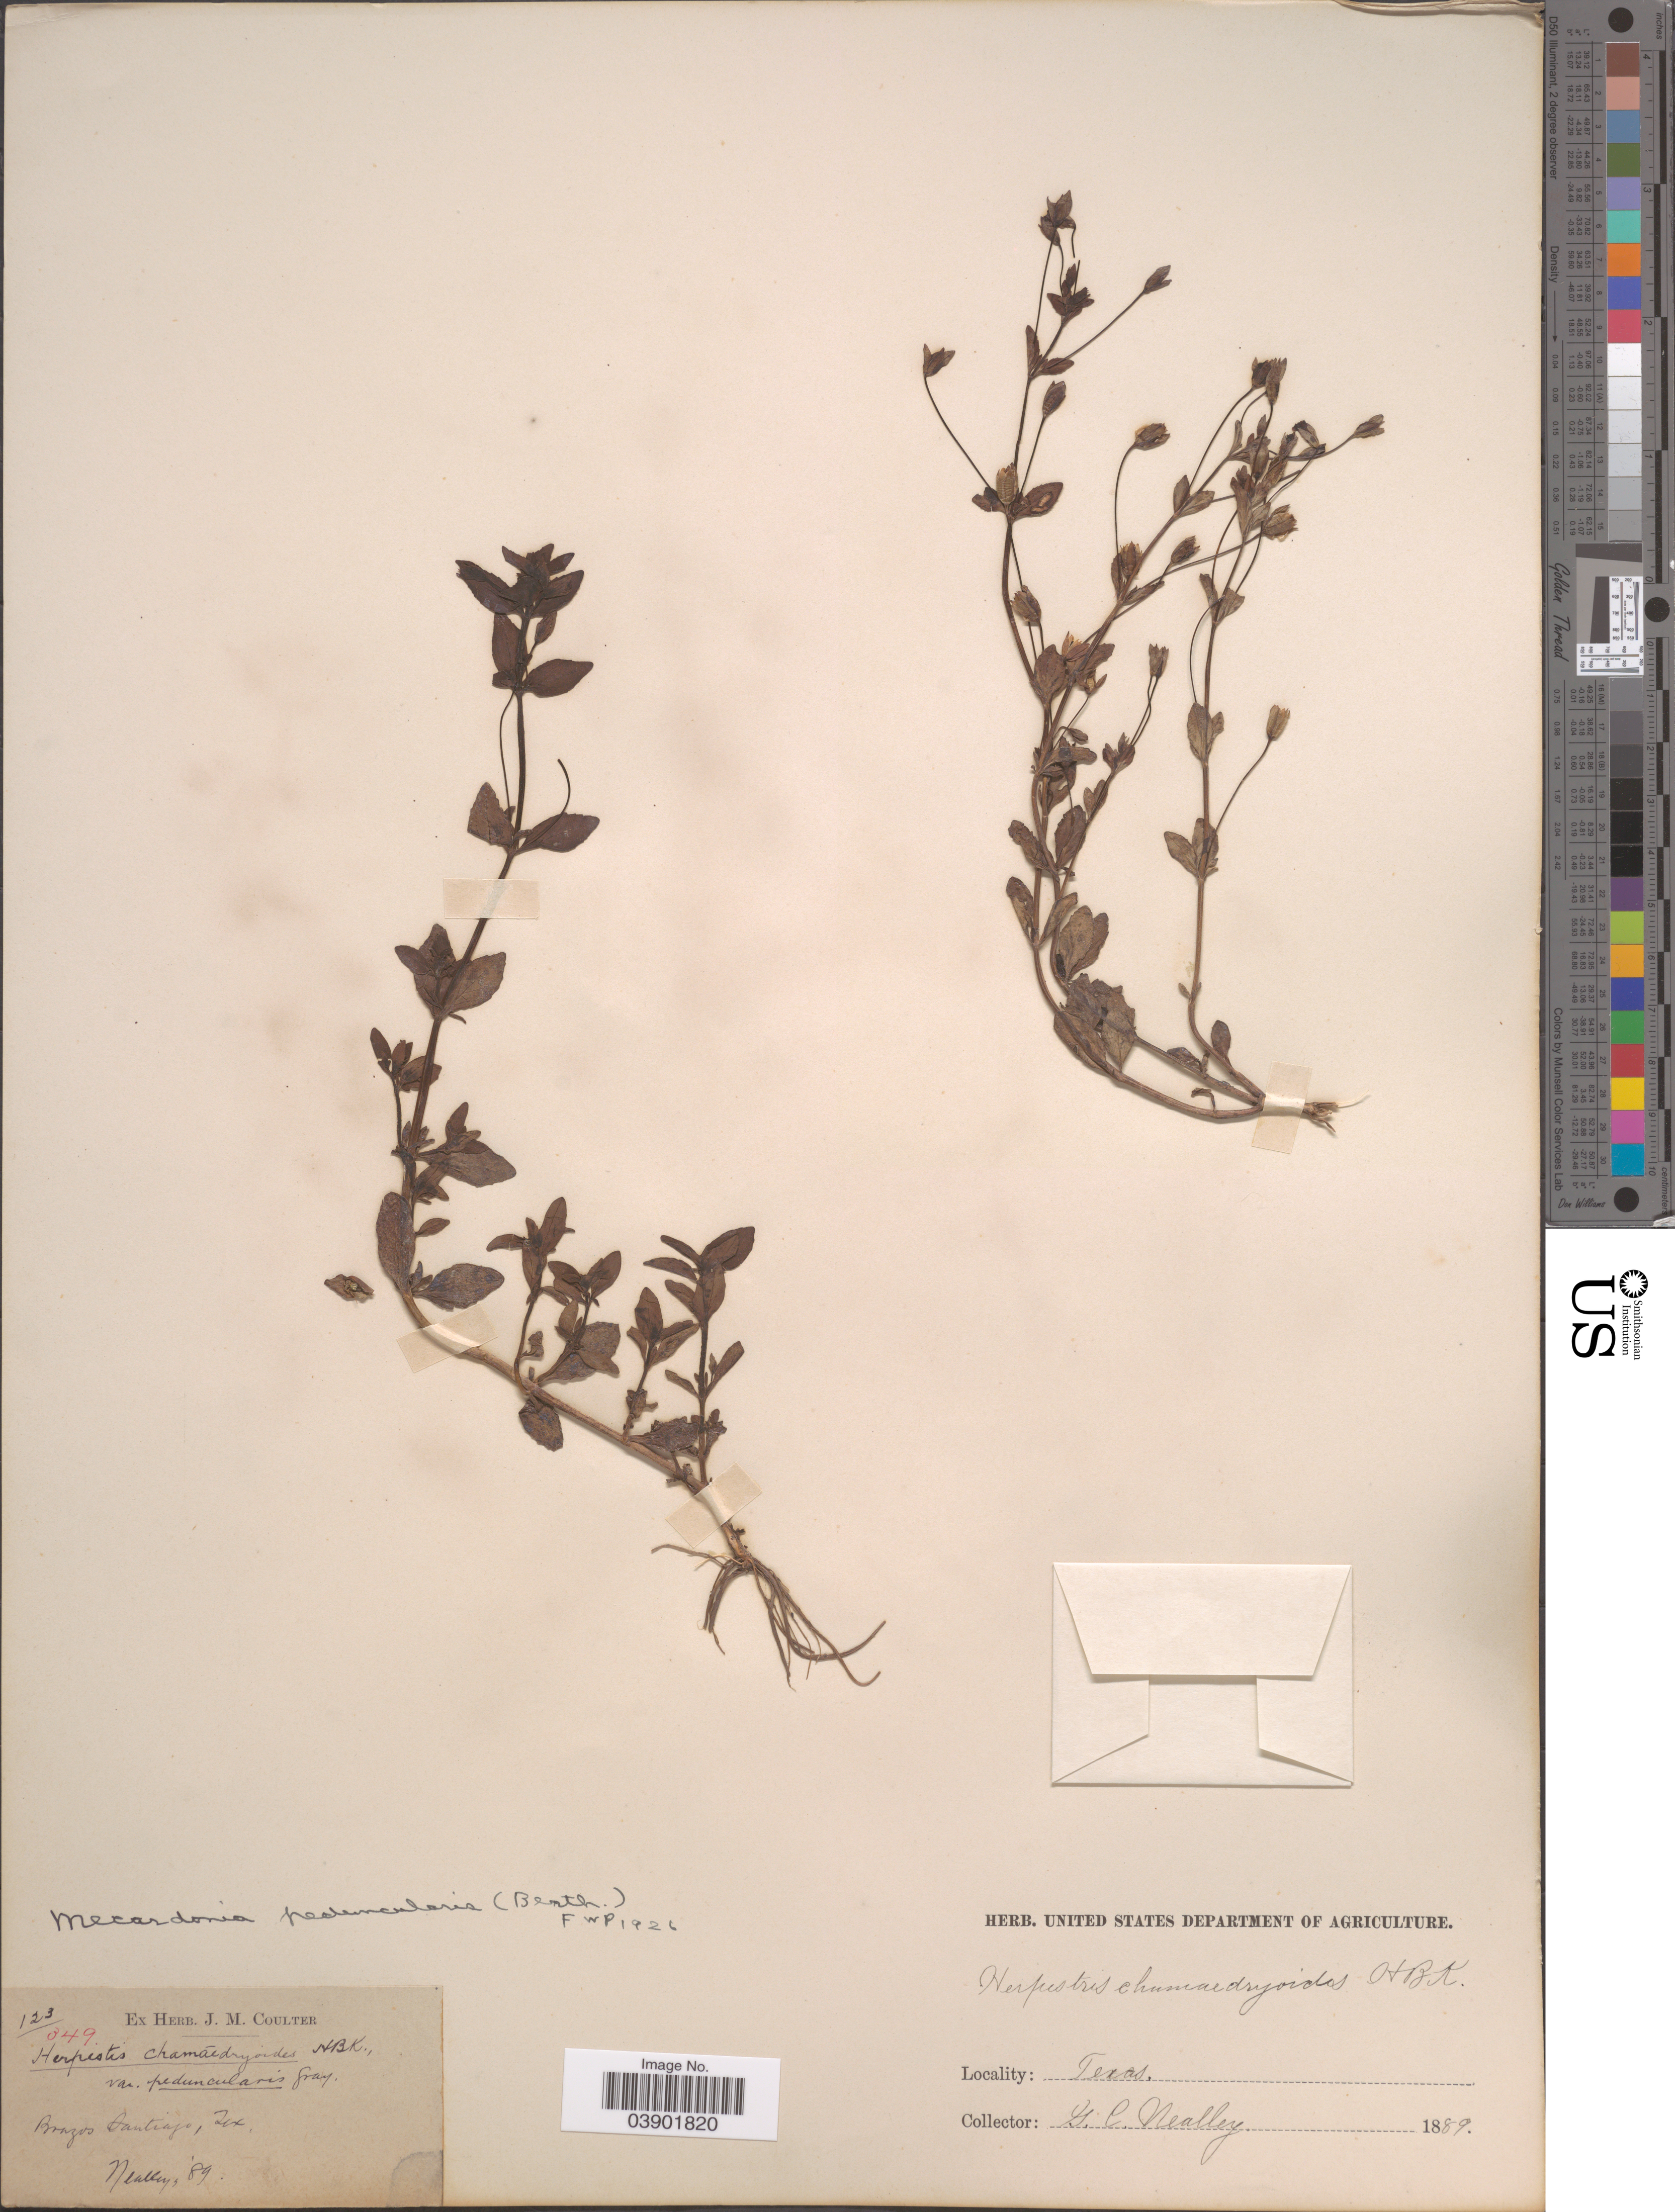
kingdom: Plantae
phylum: Tracheophyta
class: Magnoliopsida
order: Lamiales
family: Plantaginaceae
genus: Bacopa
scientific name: Bacopa procumbens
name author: (Mill.) Greenm.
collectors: G. Neally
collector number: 123/349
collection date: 1889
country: United States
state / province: Texas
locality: Brazos Santiago.